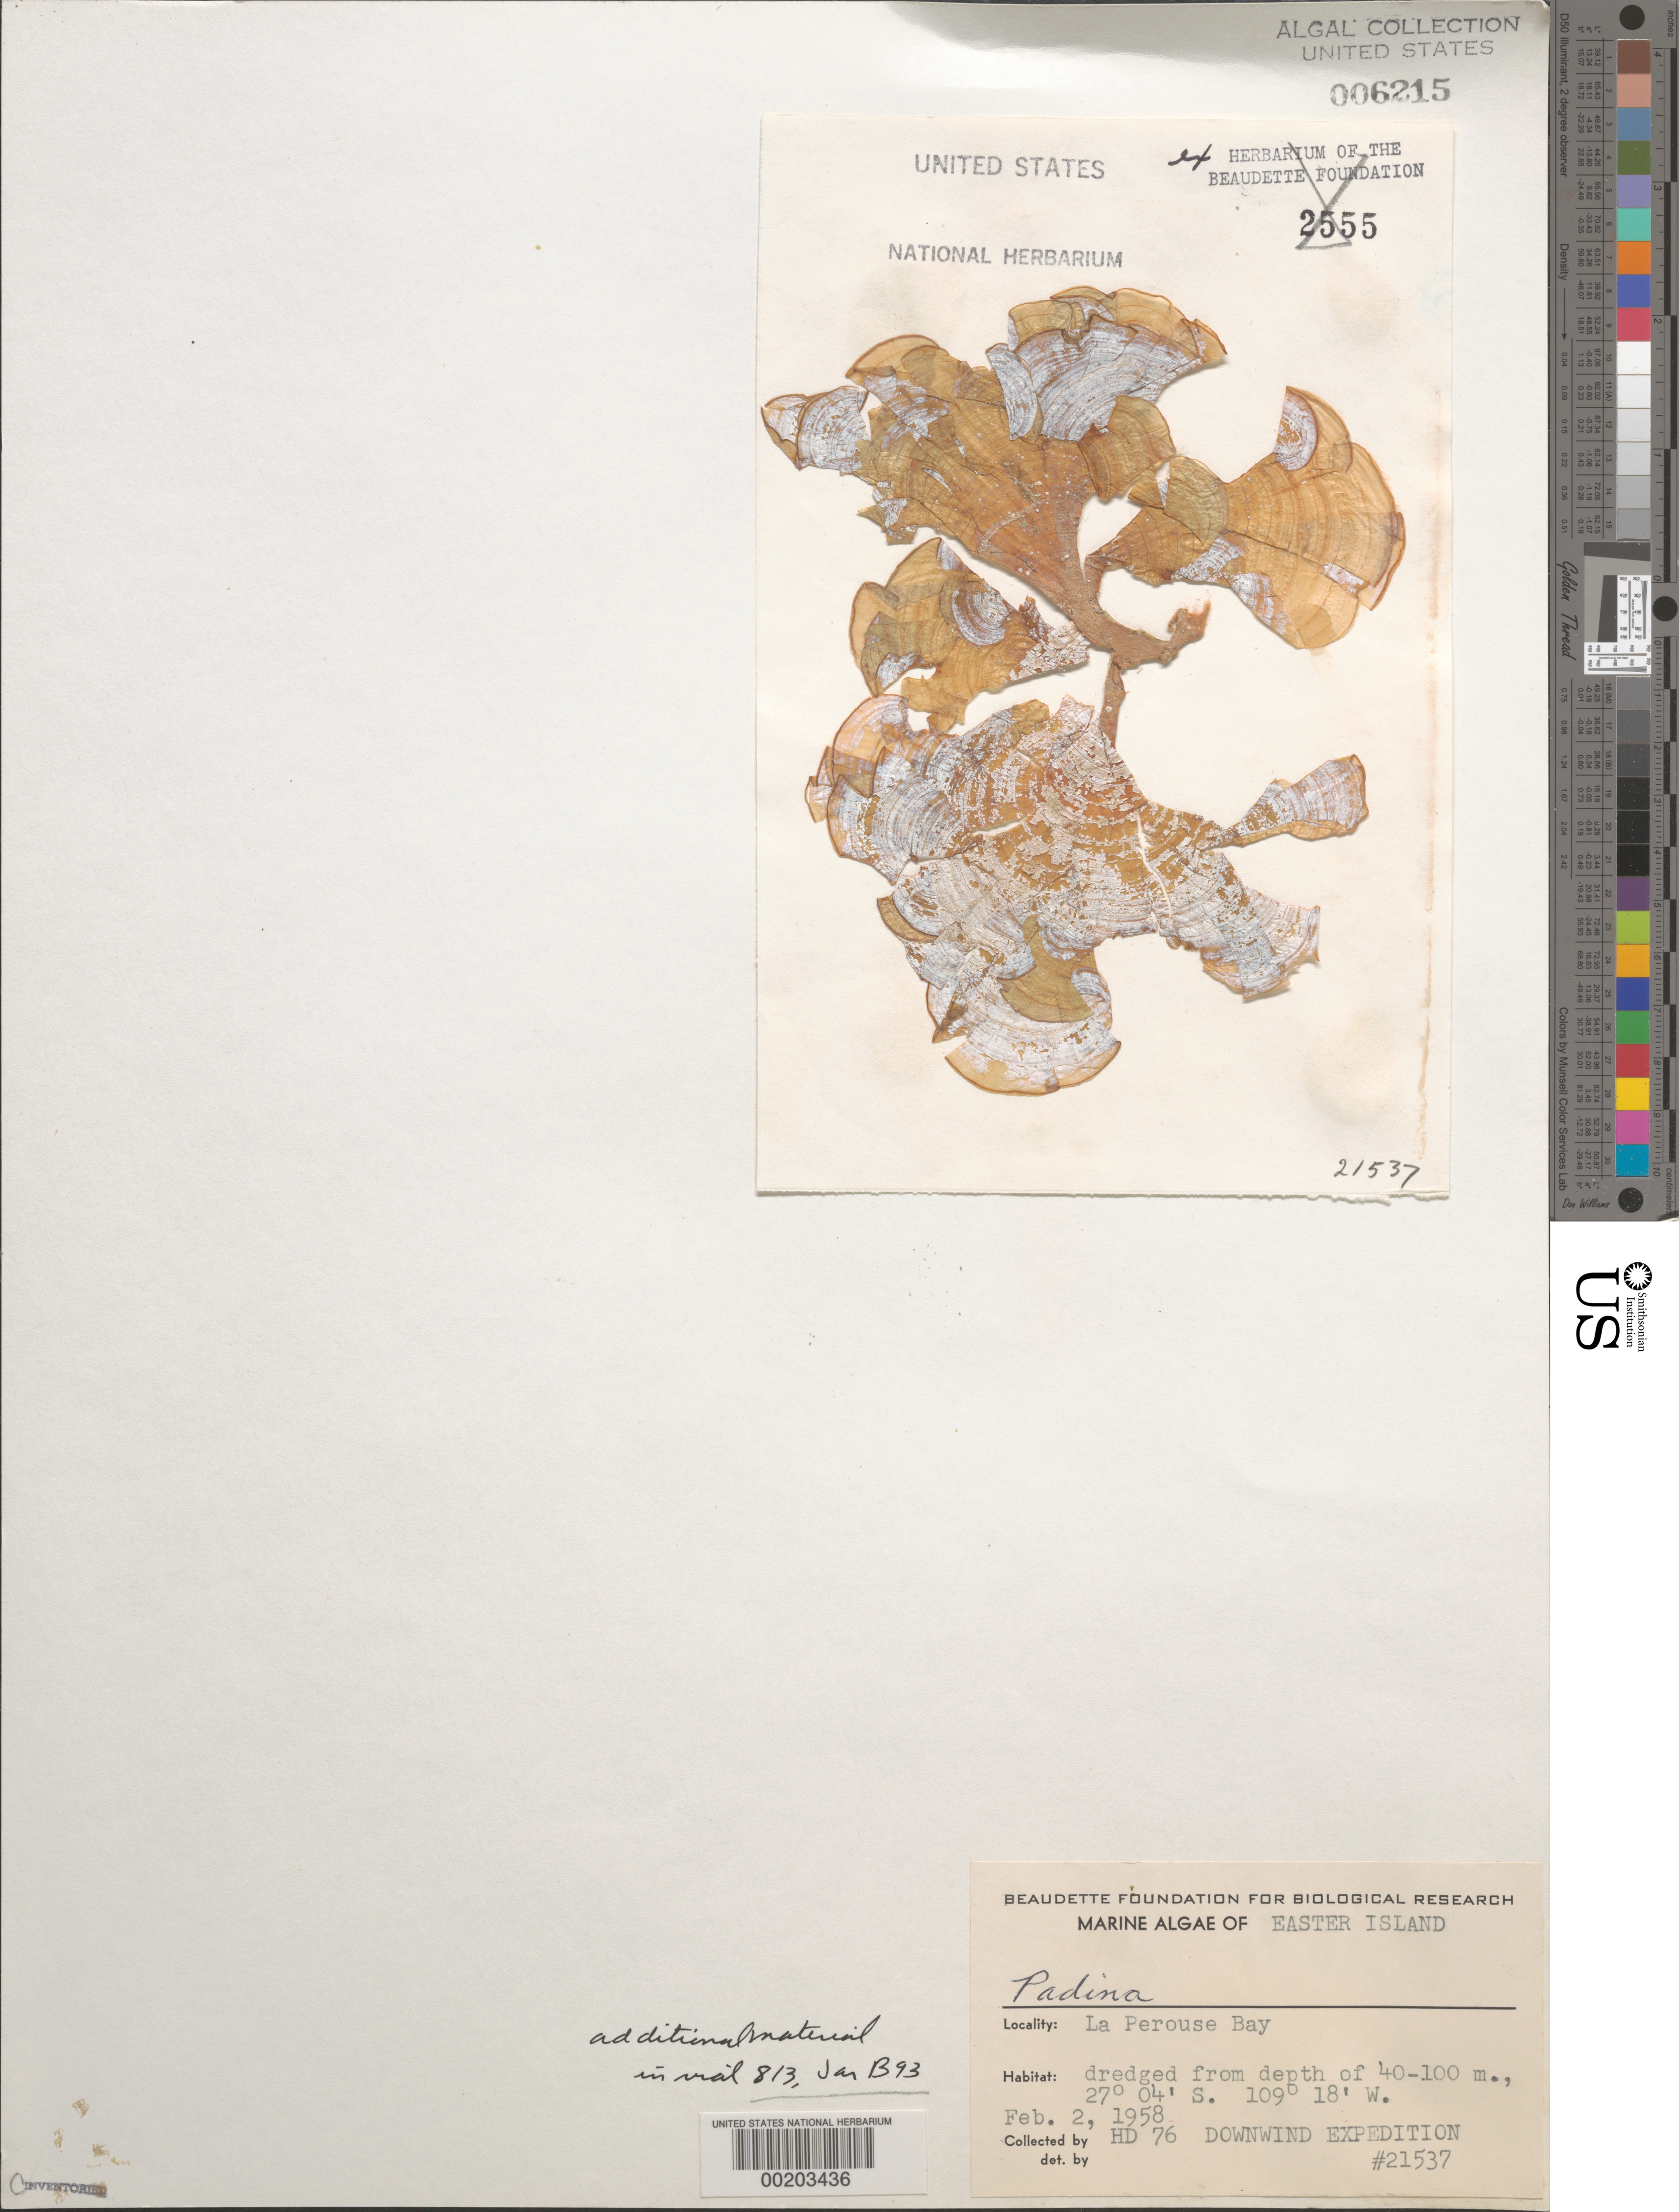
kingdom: Chromista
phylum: Ochrophyta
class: Phaeophyceae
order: Dictyotales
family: Dictyotaceae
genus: Padina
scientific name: Padina sp.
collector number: EYD 21537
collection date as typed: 02 Feb 1958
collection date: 1958-02-02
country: Chile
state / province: Valparaíso (V)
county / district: Isla de Pascua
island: Pascua [Easter]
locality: La Perouse Bay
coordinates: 27 04' S, 109 18" W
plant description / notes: HD76 Downwind Expedition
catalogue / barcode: US 6215